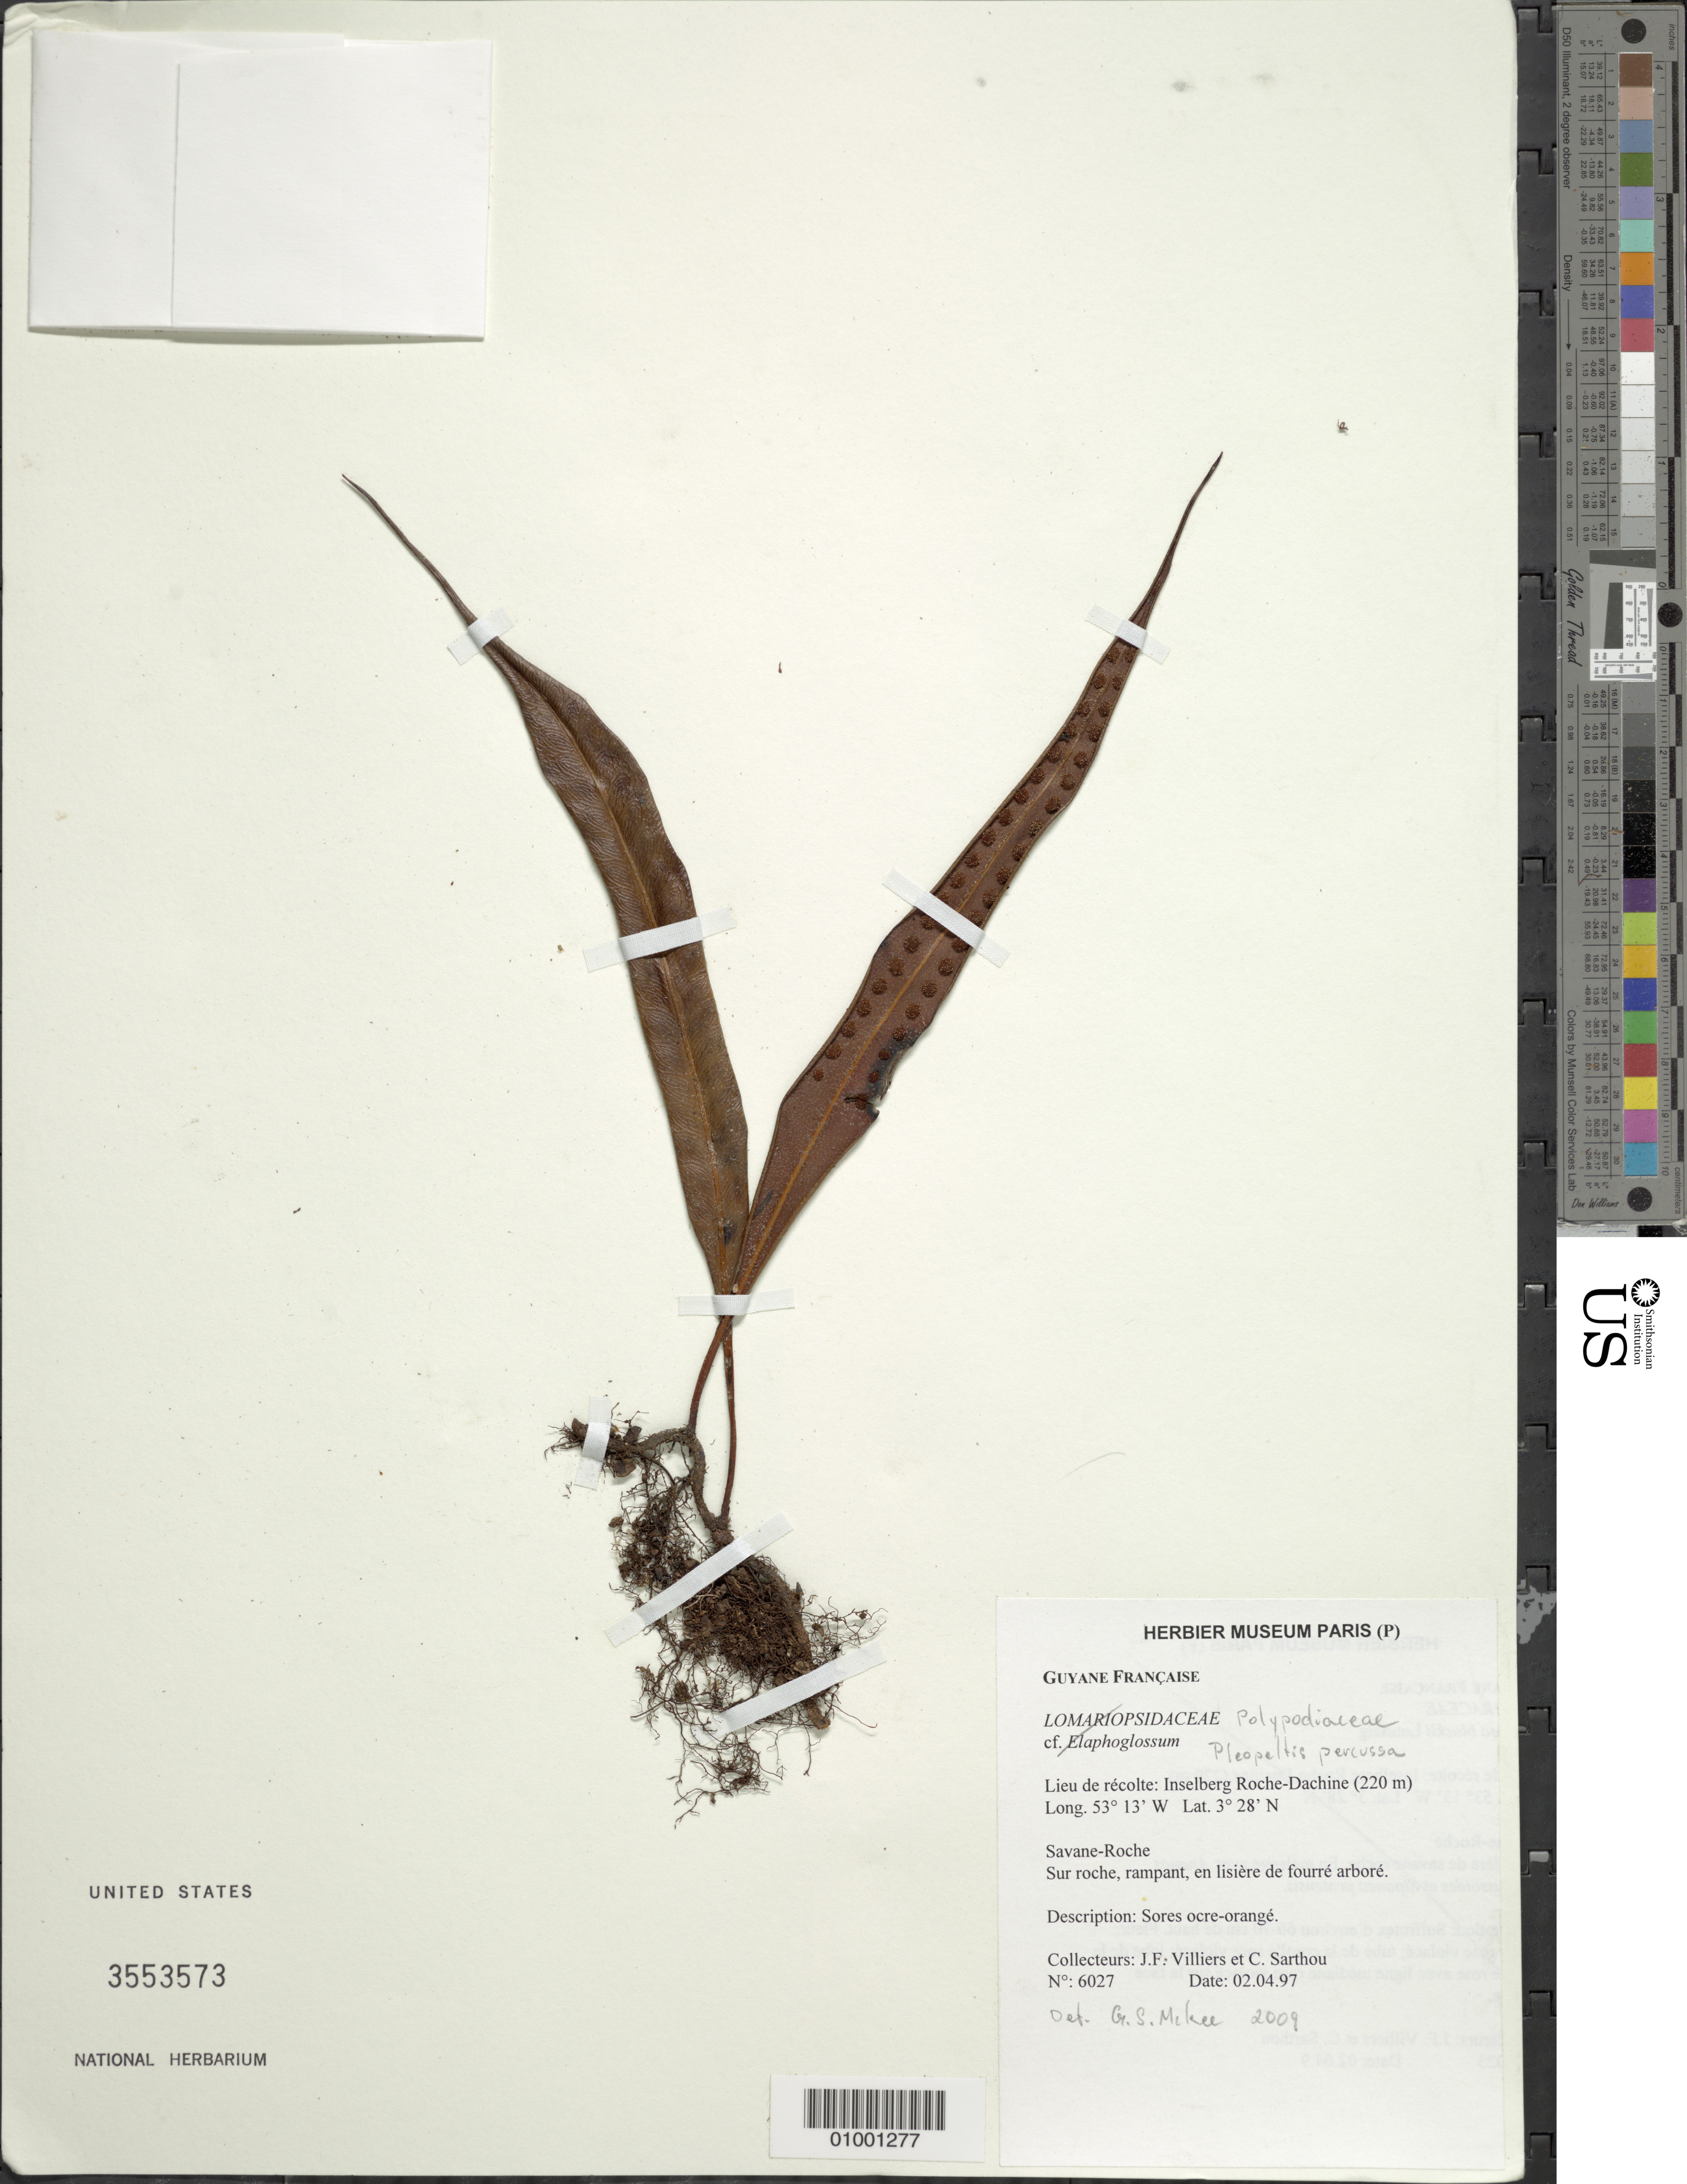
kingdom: Plantae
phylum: Tracheophyta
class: Polypodiopsida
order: Polypodiales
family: Polypodiaceae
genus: Microgramma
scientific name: Microgramma percussa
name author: (Cav.) de la Sota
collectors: J. Villiers & C. Sarthou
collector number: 6027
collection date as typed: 2-Apr-97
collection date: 1997-04-02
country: French Guiana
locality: Lieu de recolte: Inselberg Roche-Dachine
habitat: Savane-roche. Sur roche, rampant, en lisiere de fourre arbore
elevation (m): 220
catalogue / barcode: US 3553573